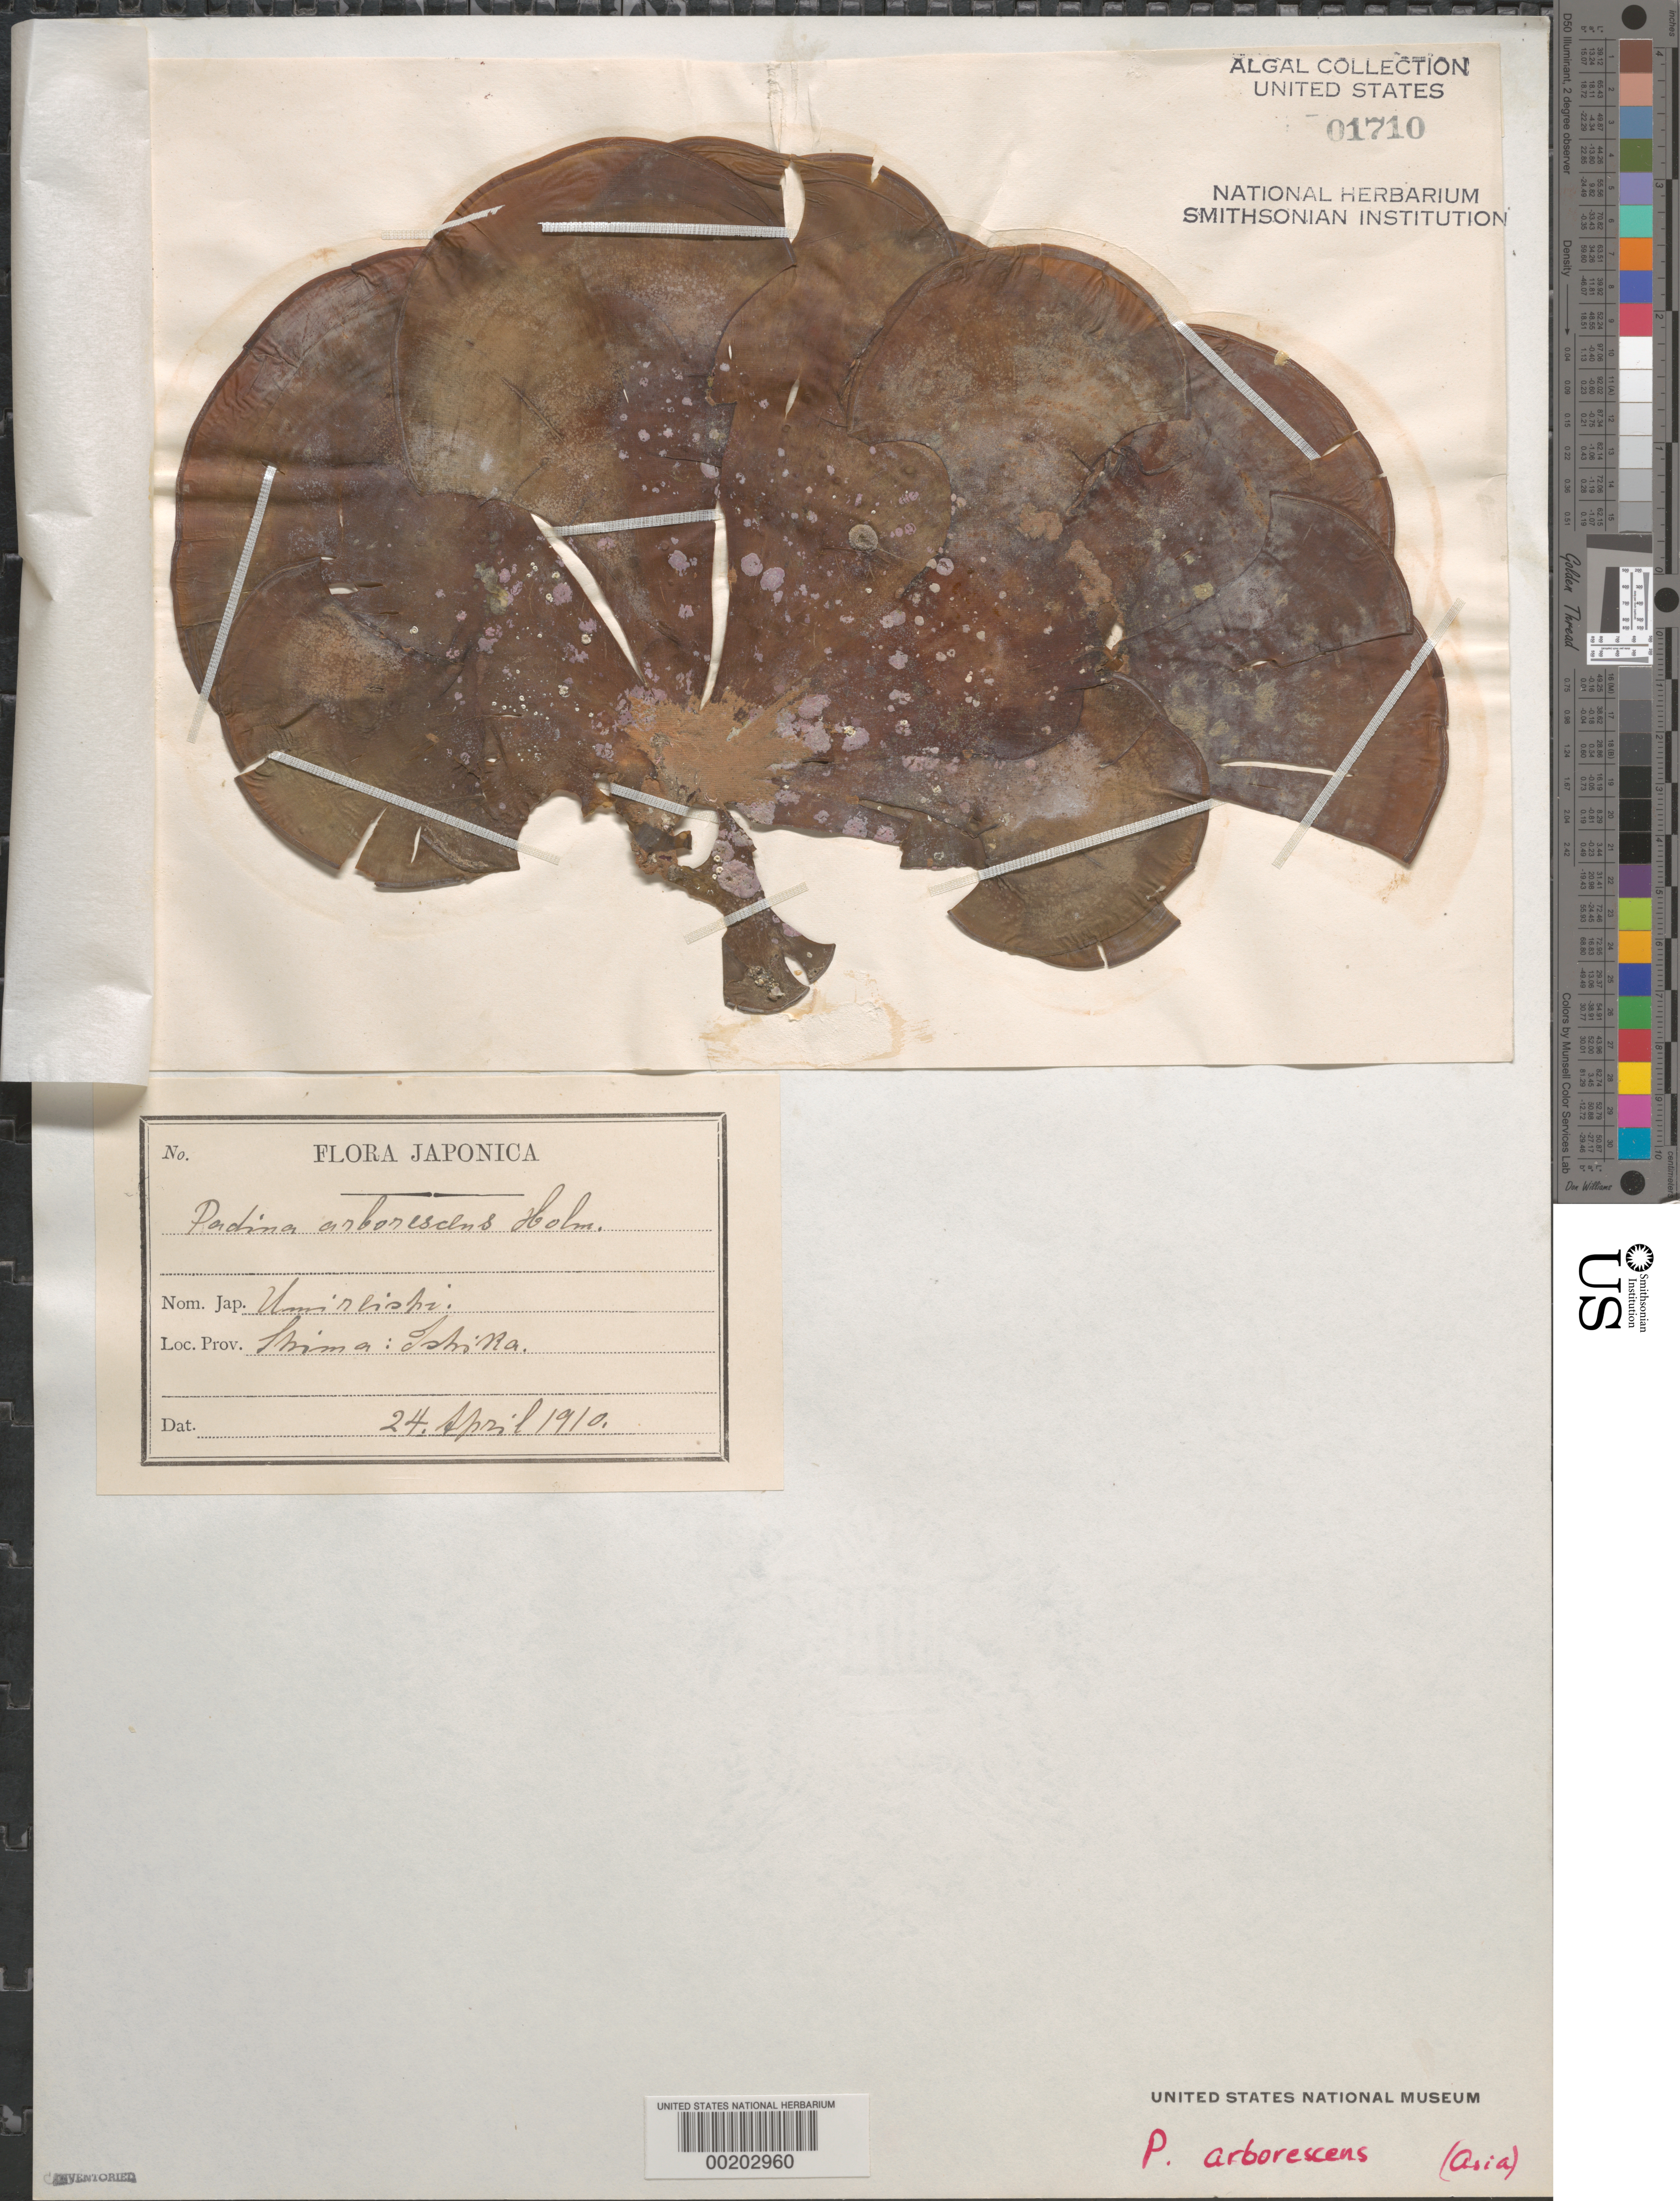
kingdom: Chromista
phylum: Ochrophyta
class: Phaeophyceae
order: Dictyotales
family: Dictyotaceae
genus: Padina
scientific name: Padina arborescens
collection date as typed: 24 Apr 1910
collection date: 1910-04-24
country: Japan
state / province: Mie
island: Honshu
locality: Ijika (Ishika)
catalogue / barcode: US 1710